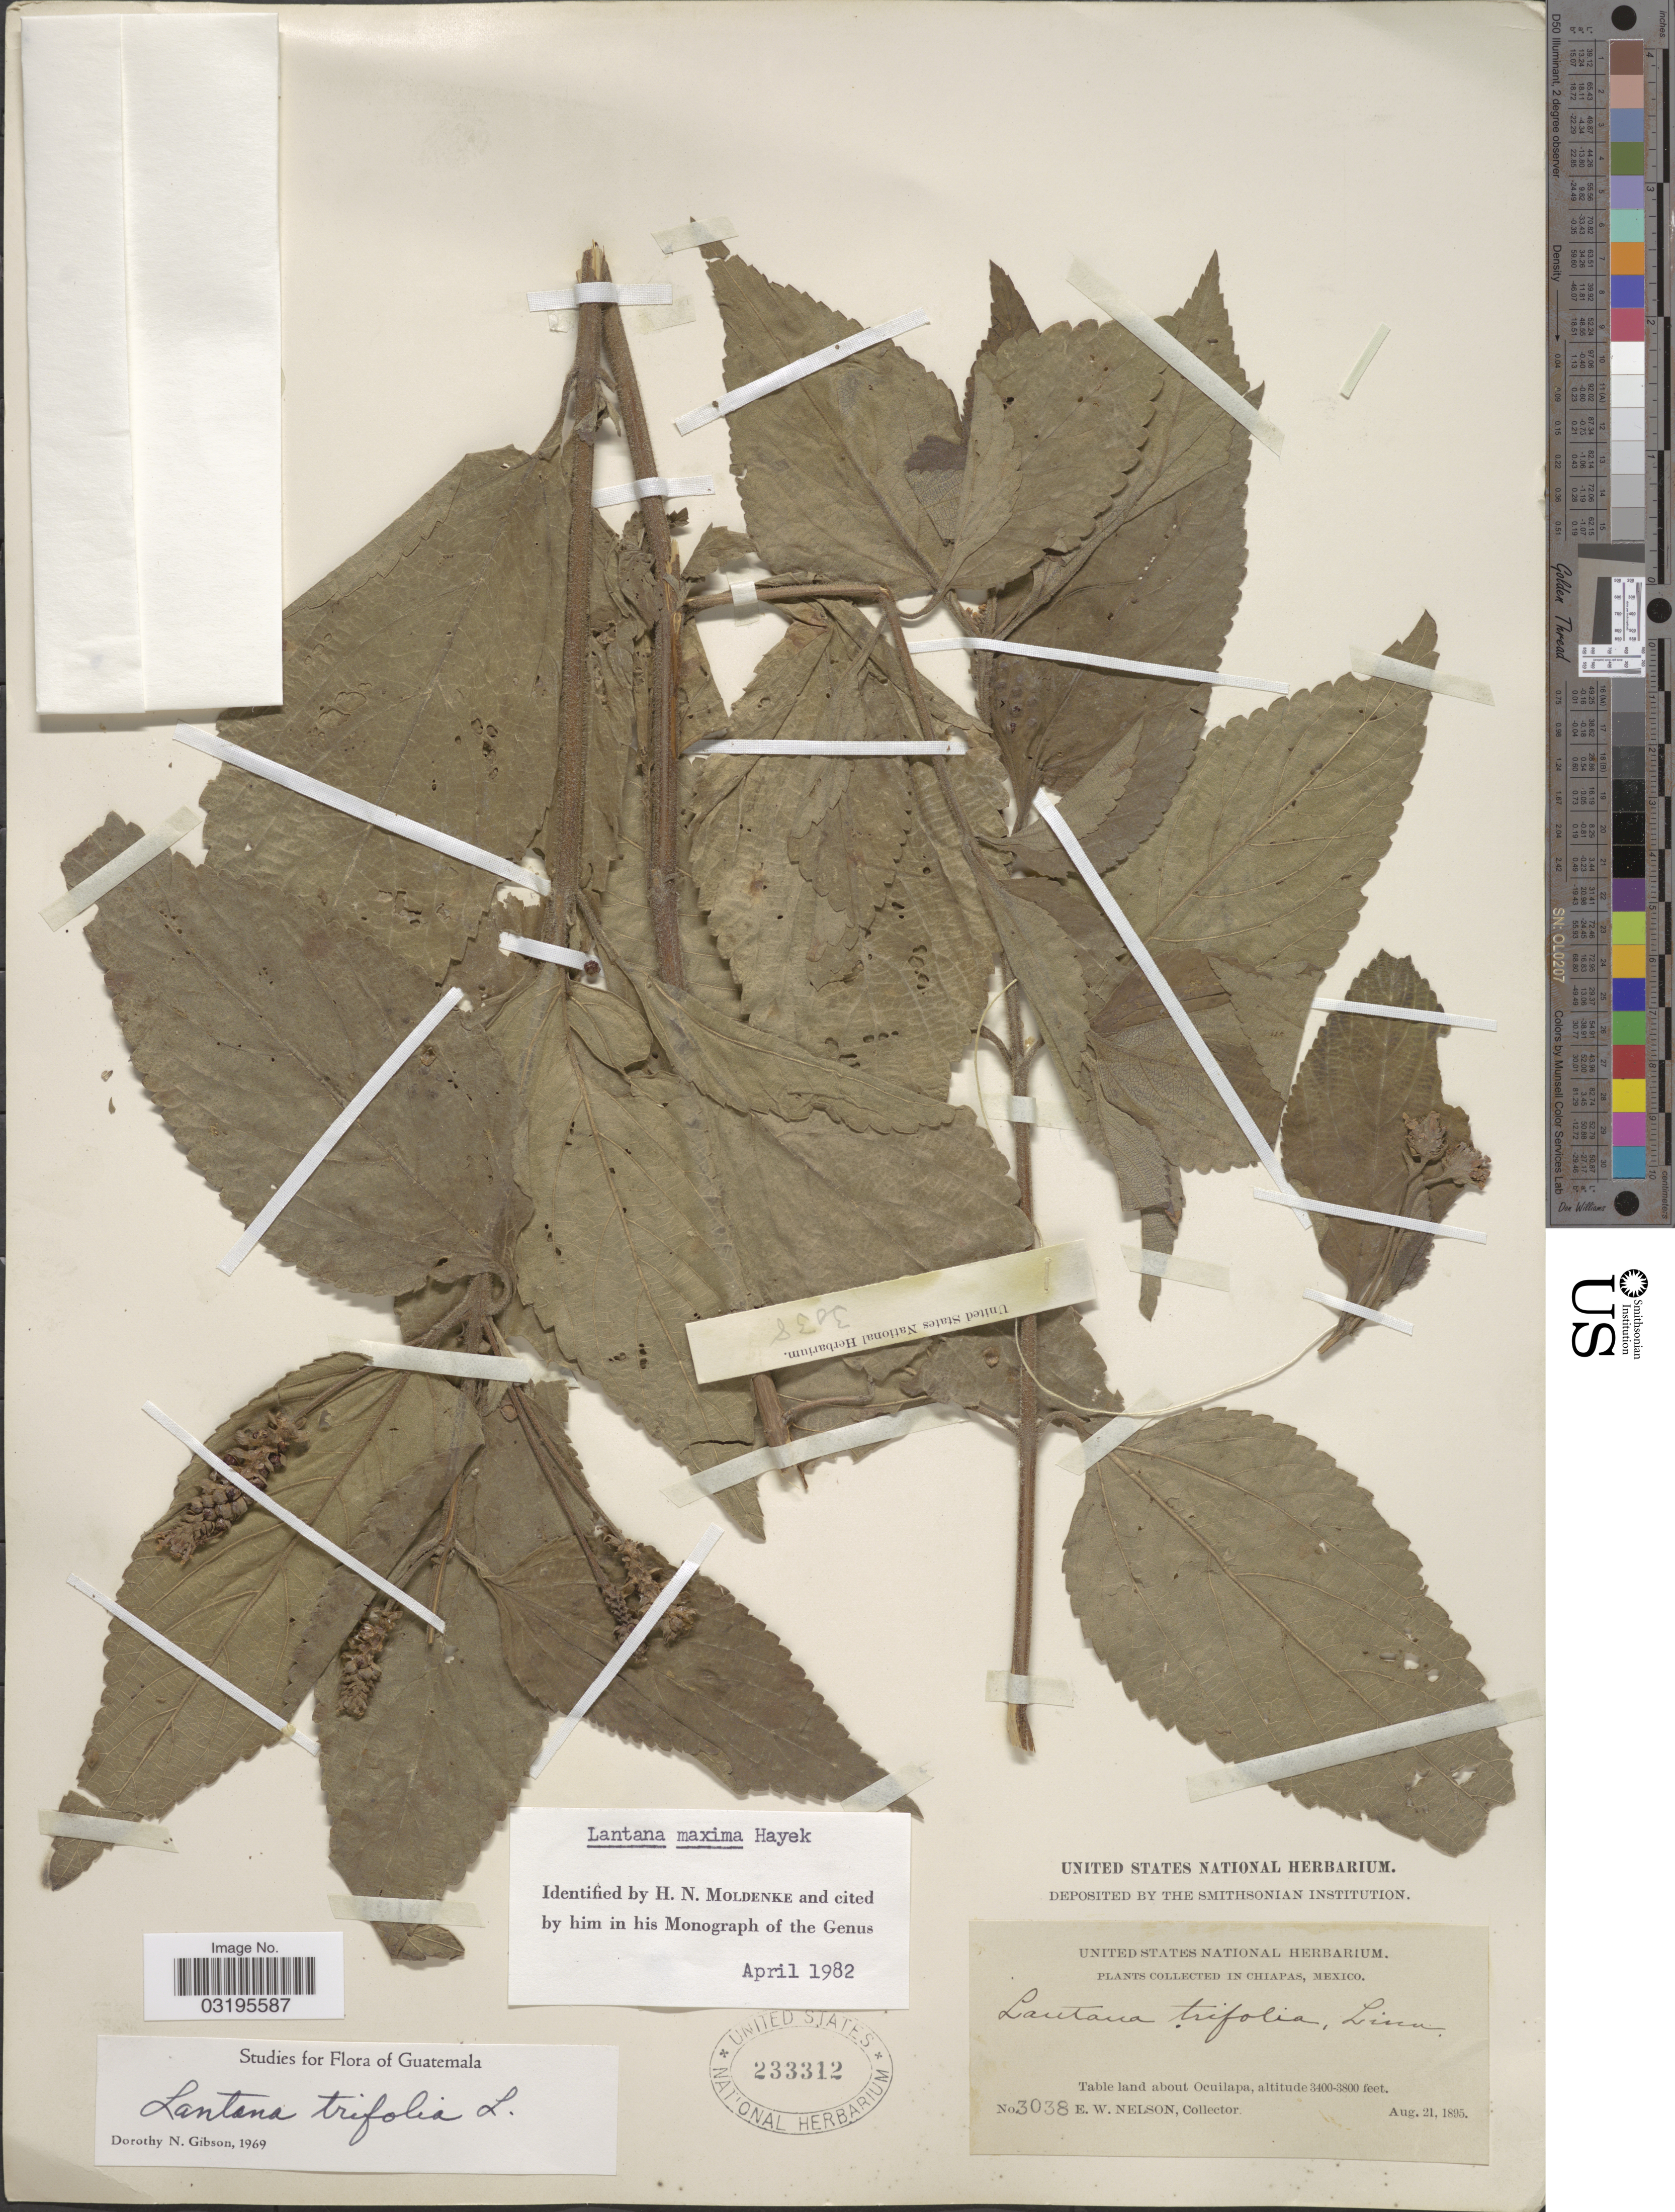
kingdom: Plantae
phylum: Tracheophyta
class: Magnoliopsida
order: Lamiales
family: Verbenaceae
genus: Lantana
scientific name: Lantana maxima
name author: Hayek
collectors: E. W. Nelson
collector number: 3038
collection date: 1895-08-21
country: Mexico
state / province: Chiapas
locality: Table land about Ocuilapa.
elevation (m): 1036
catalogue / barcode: US 233312